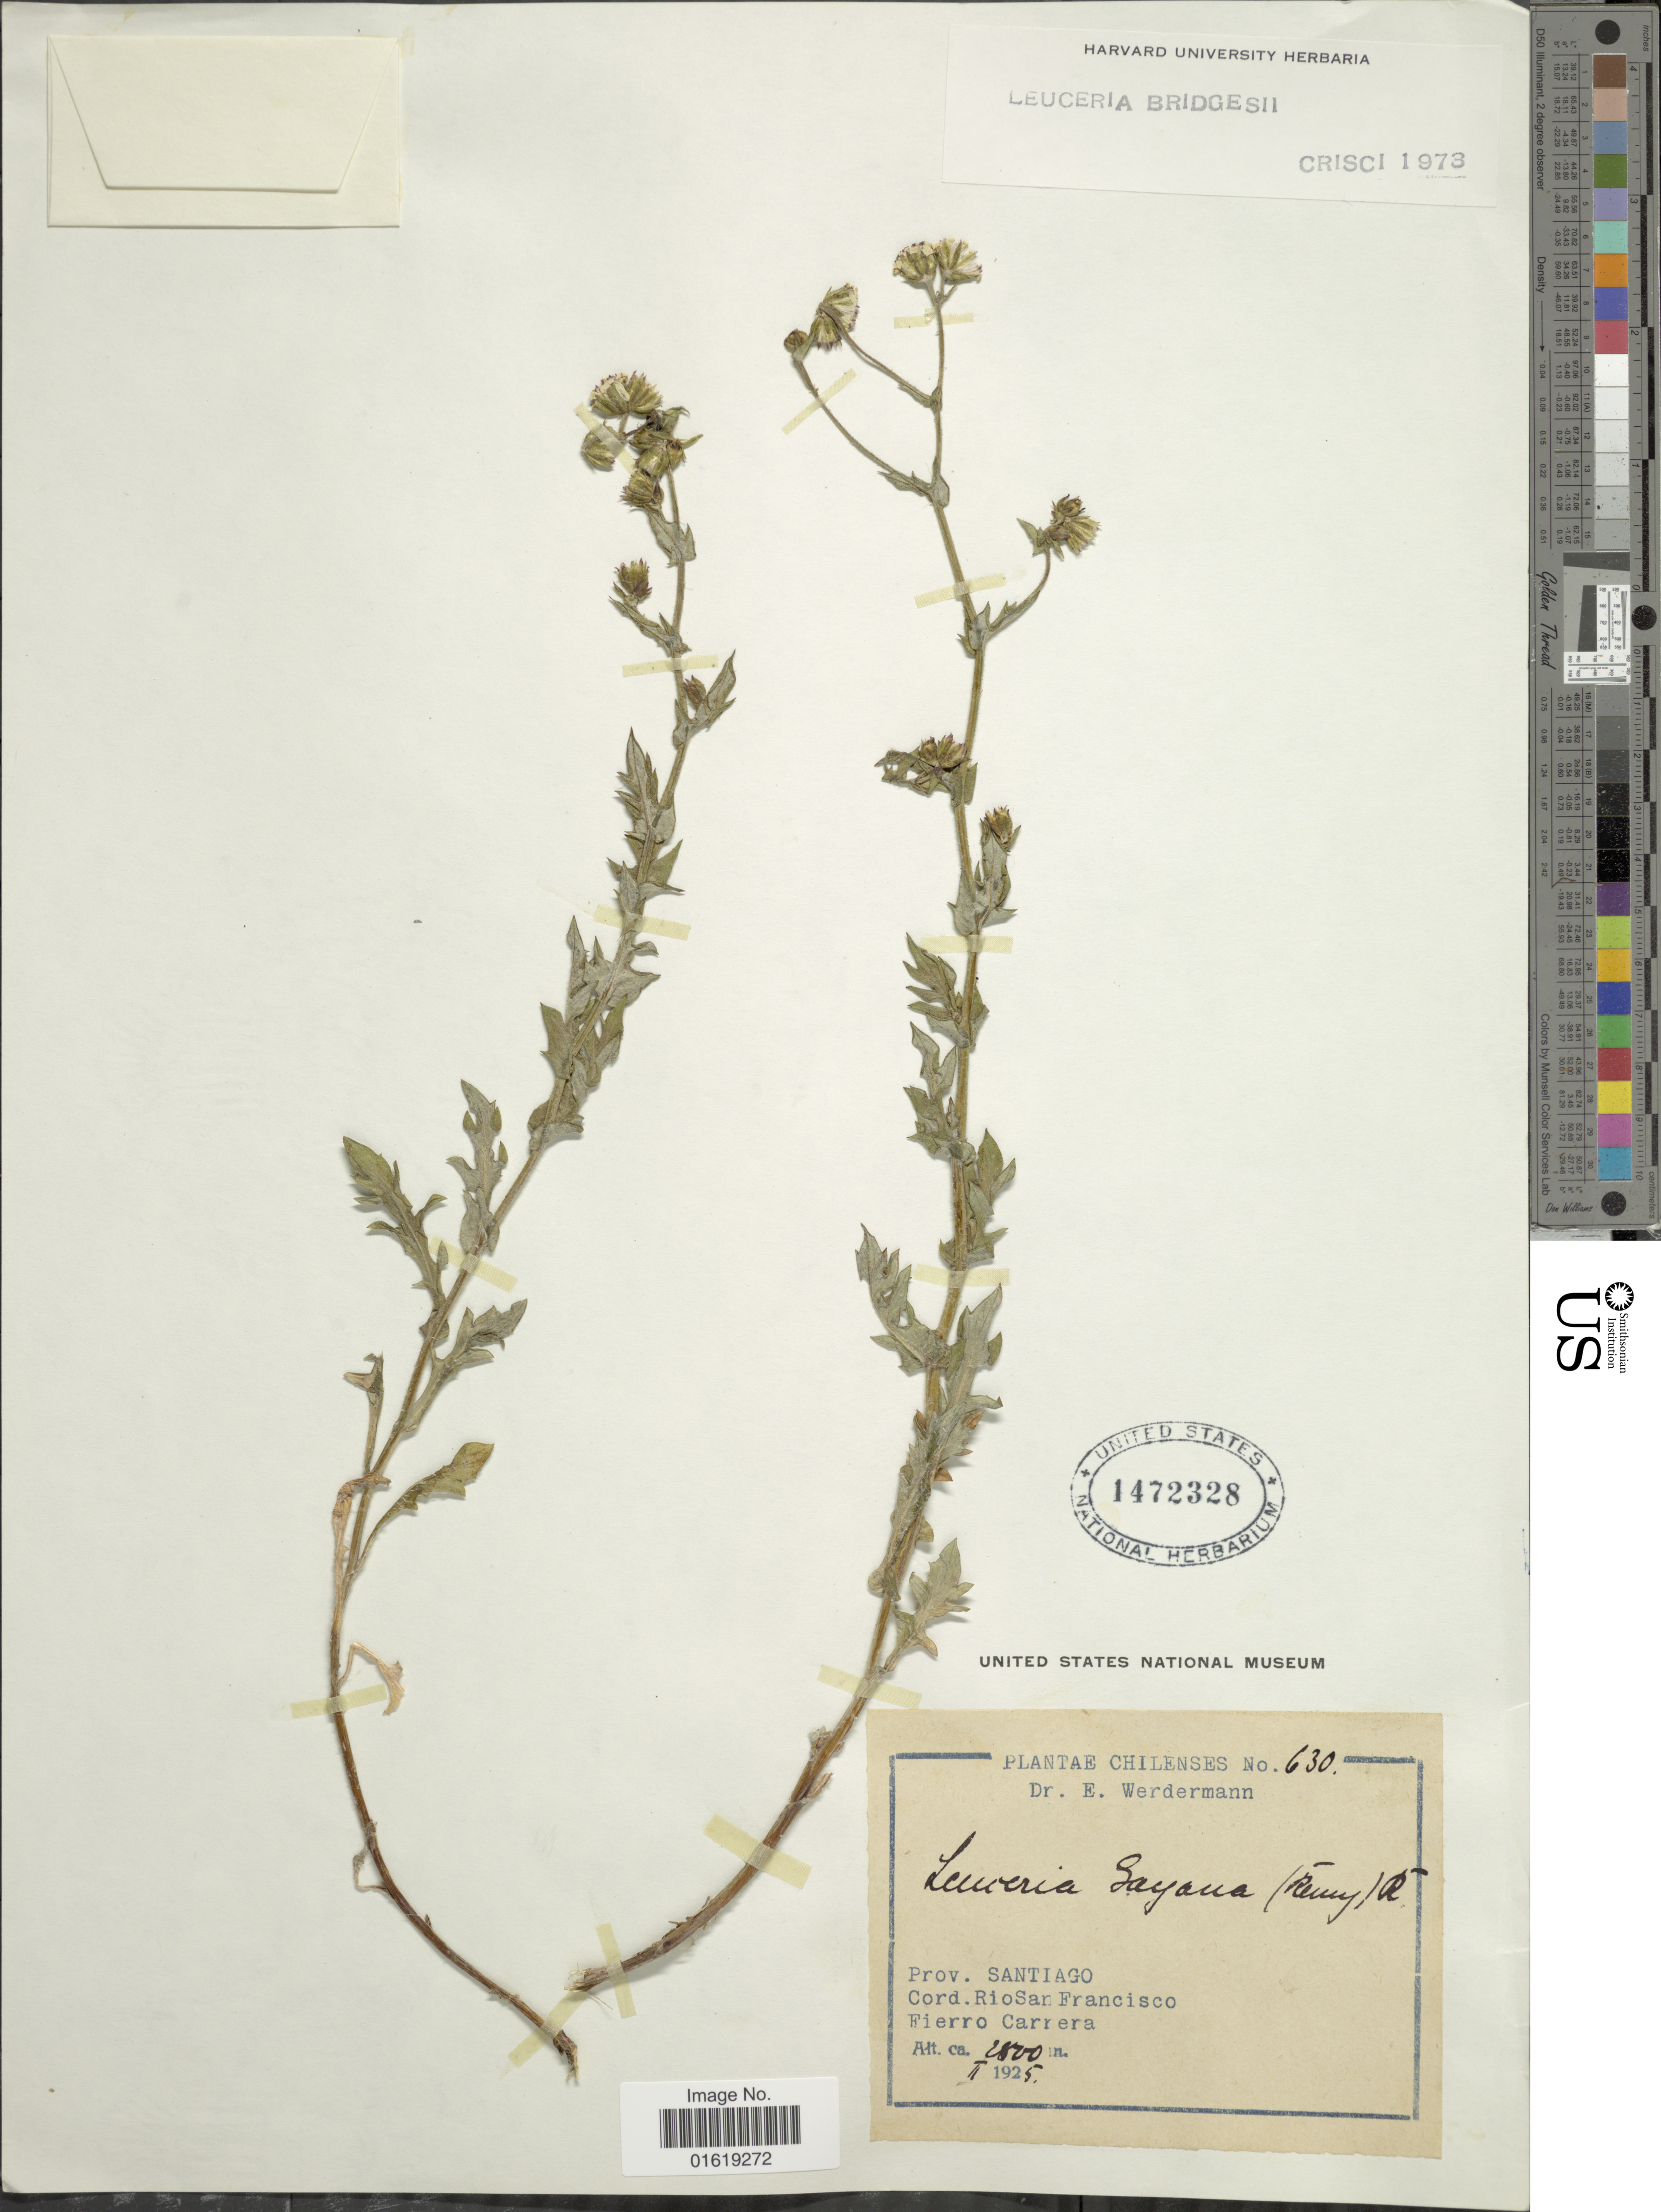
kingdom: Plantae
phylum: Tracheophyta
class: Magnoliopsida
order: Asterales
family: Asteraceae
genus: Leucheria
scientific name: Leucheria bridgesii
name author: Hook. & Arn.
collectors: E. Werdermann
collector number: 630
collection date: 1925-02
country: Chile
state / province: Región Metropolitana (RM)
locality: Prov. Santiago. Cord. Rio San Francisco. Fierro Carrera.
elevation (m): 2800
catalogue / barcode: US 1472328